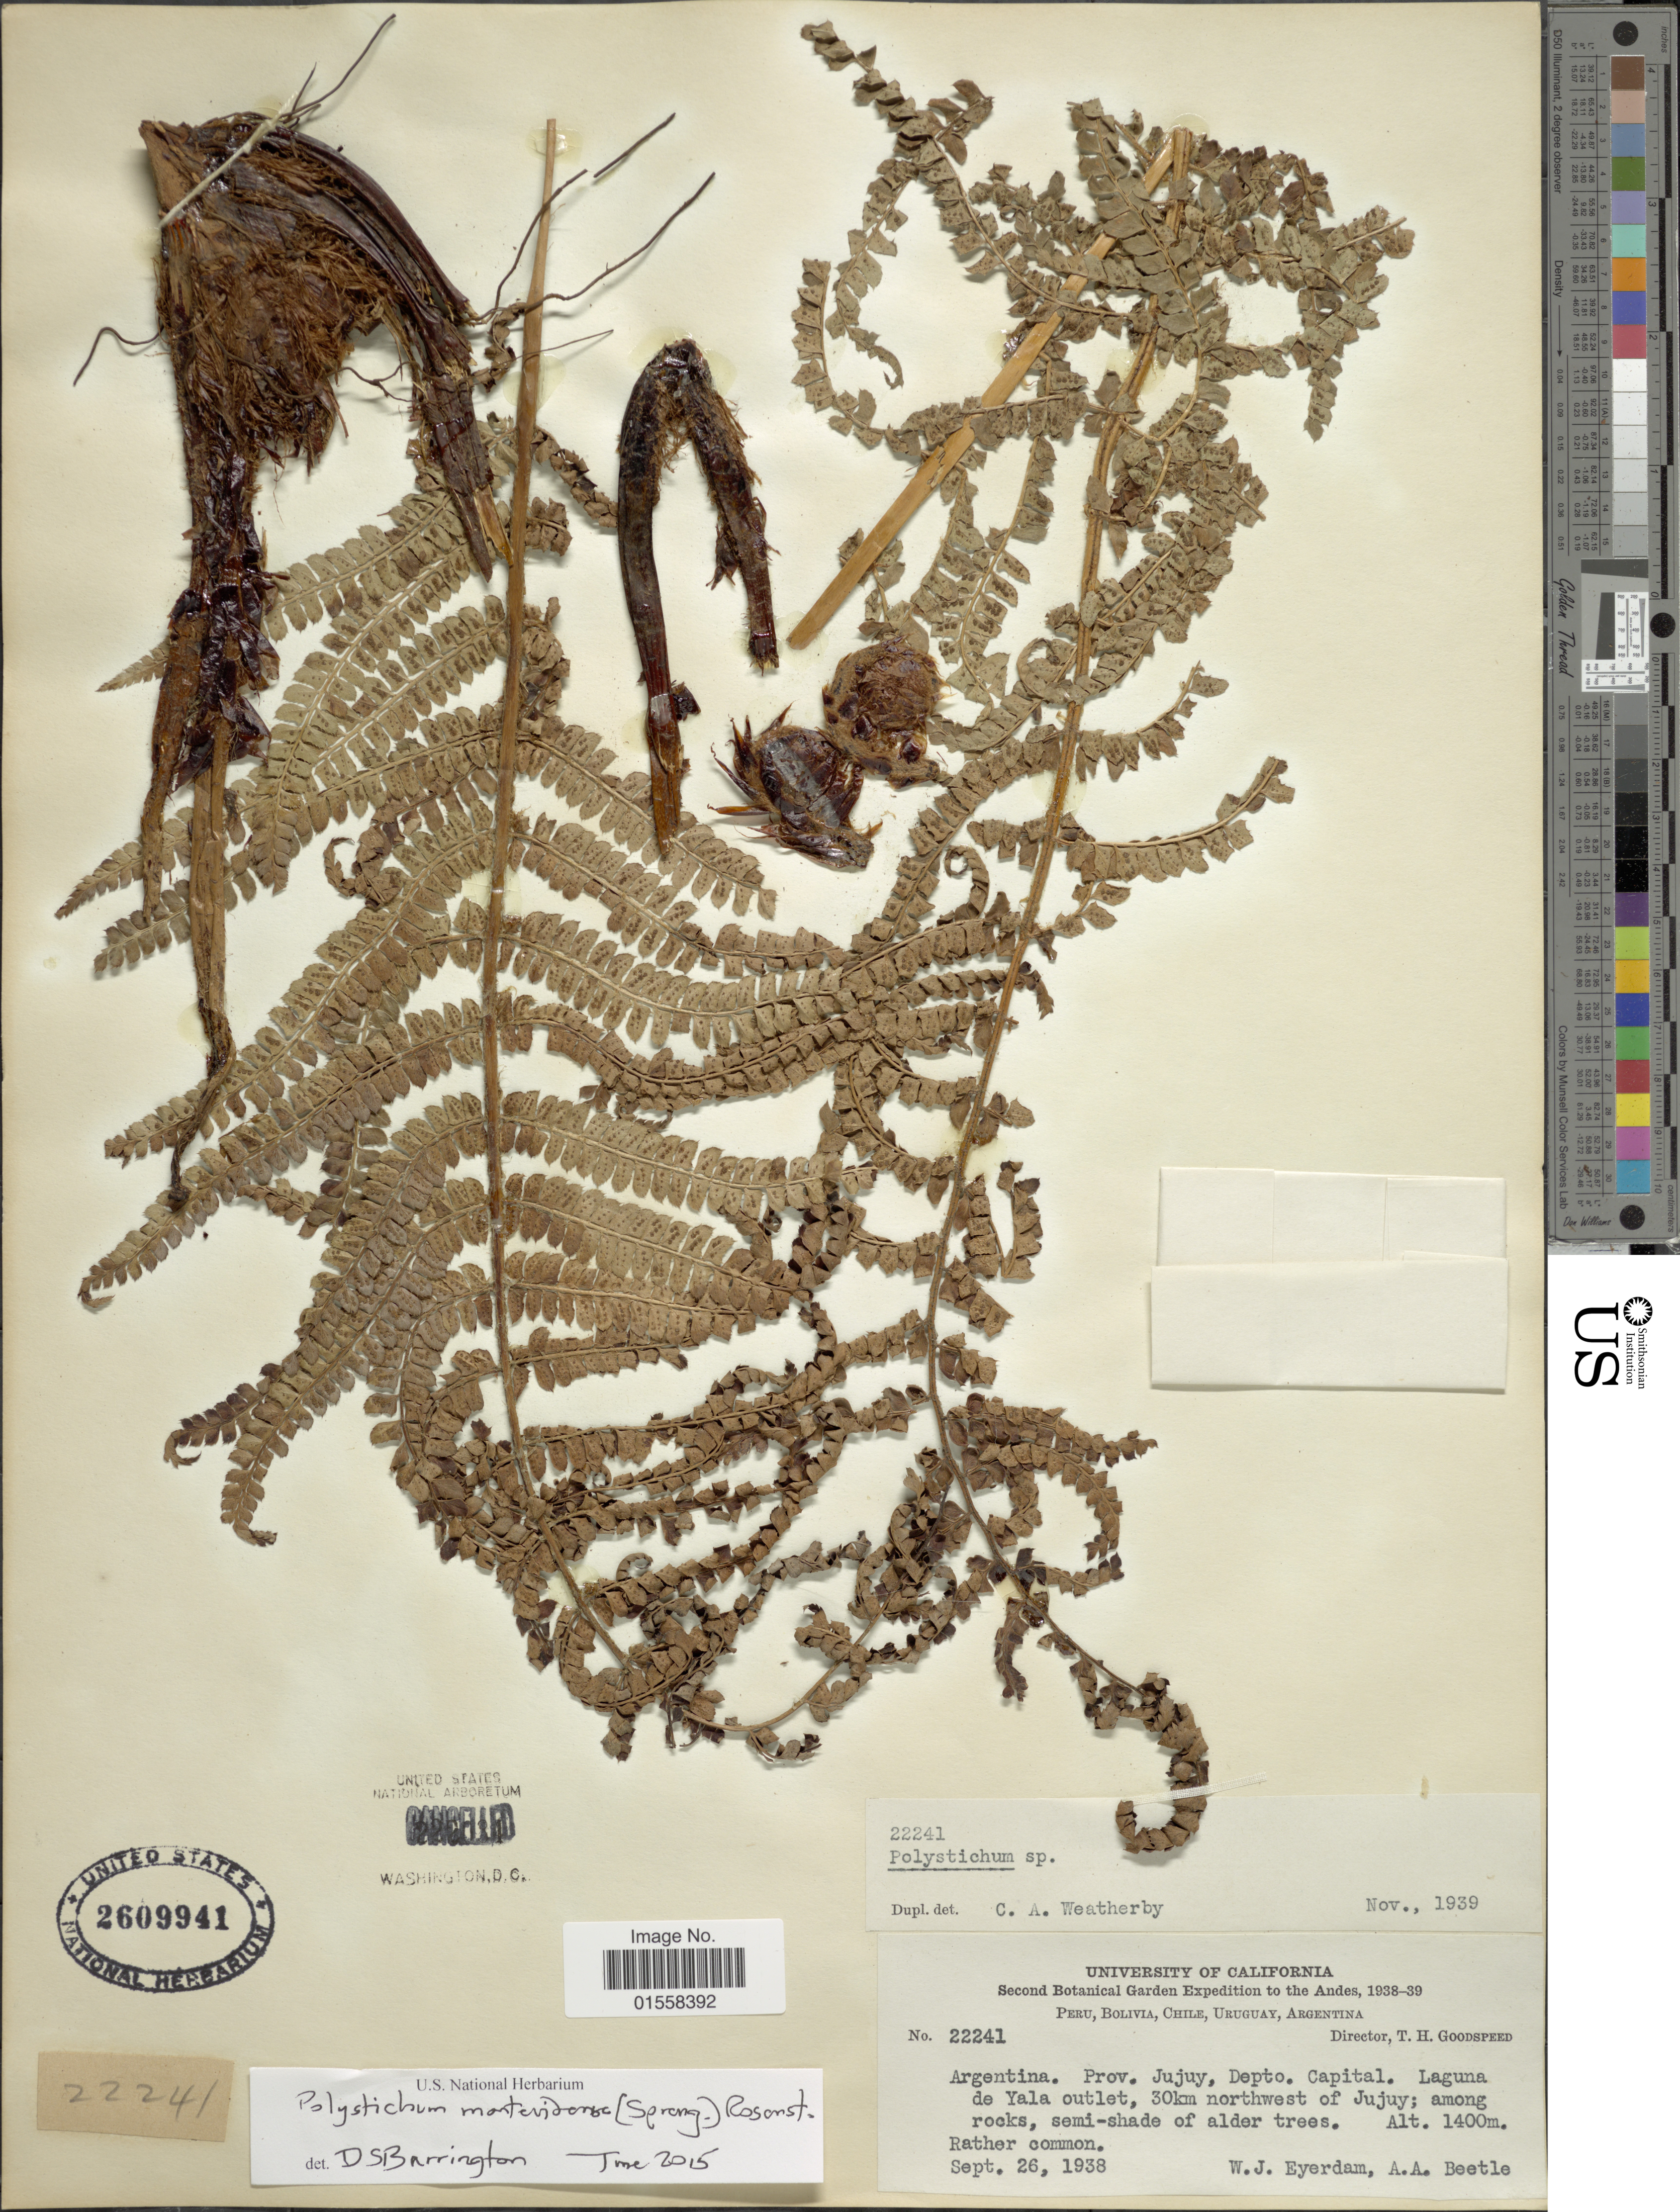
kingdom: Plantae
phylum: Tracheophyta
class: Polypodiopsida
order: Polypodiales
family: Dryopteridaceae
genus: Polystichum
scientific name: Polystichum montevidense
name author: (Spreng.) Rosenst.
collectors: W. J. Eyerdam & A. A. Beetle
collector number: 22241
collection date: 1938-09-26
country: Argentina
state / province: Jujuy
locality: Argentina. Prov. Jujuy, Depto. Capital. Laguna de Yala outlet, 30km northwest of Jujuy.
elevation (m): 1400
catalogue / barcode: US 2609941